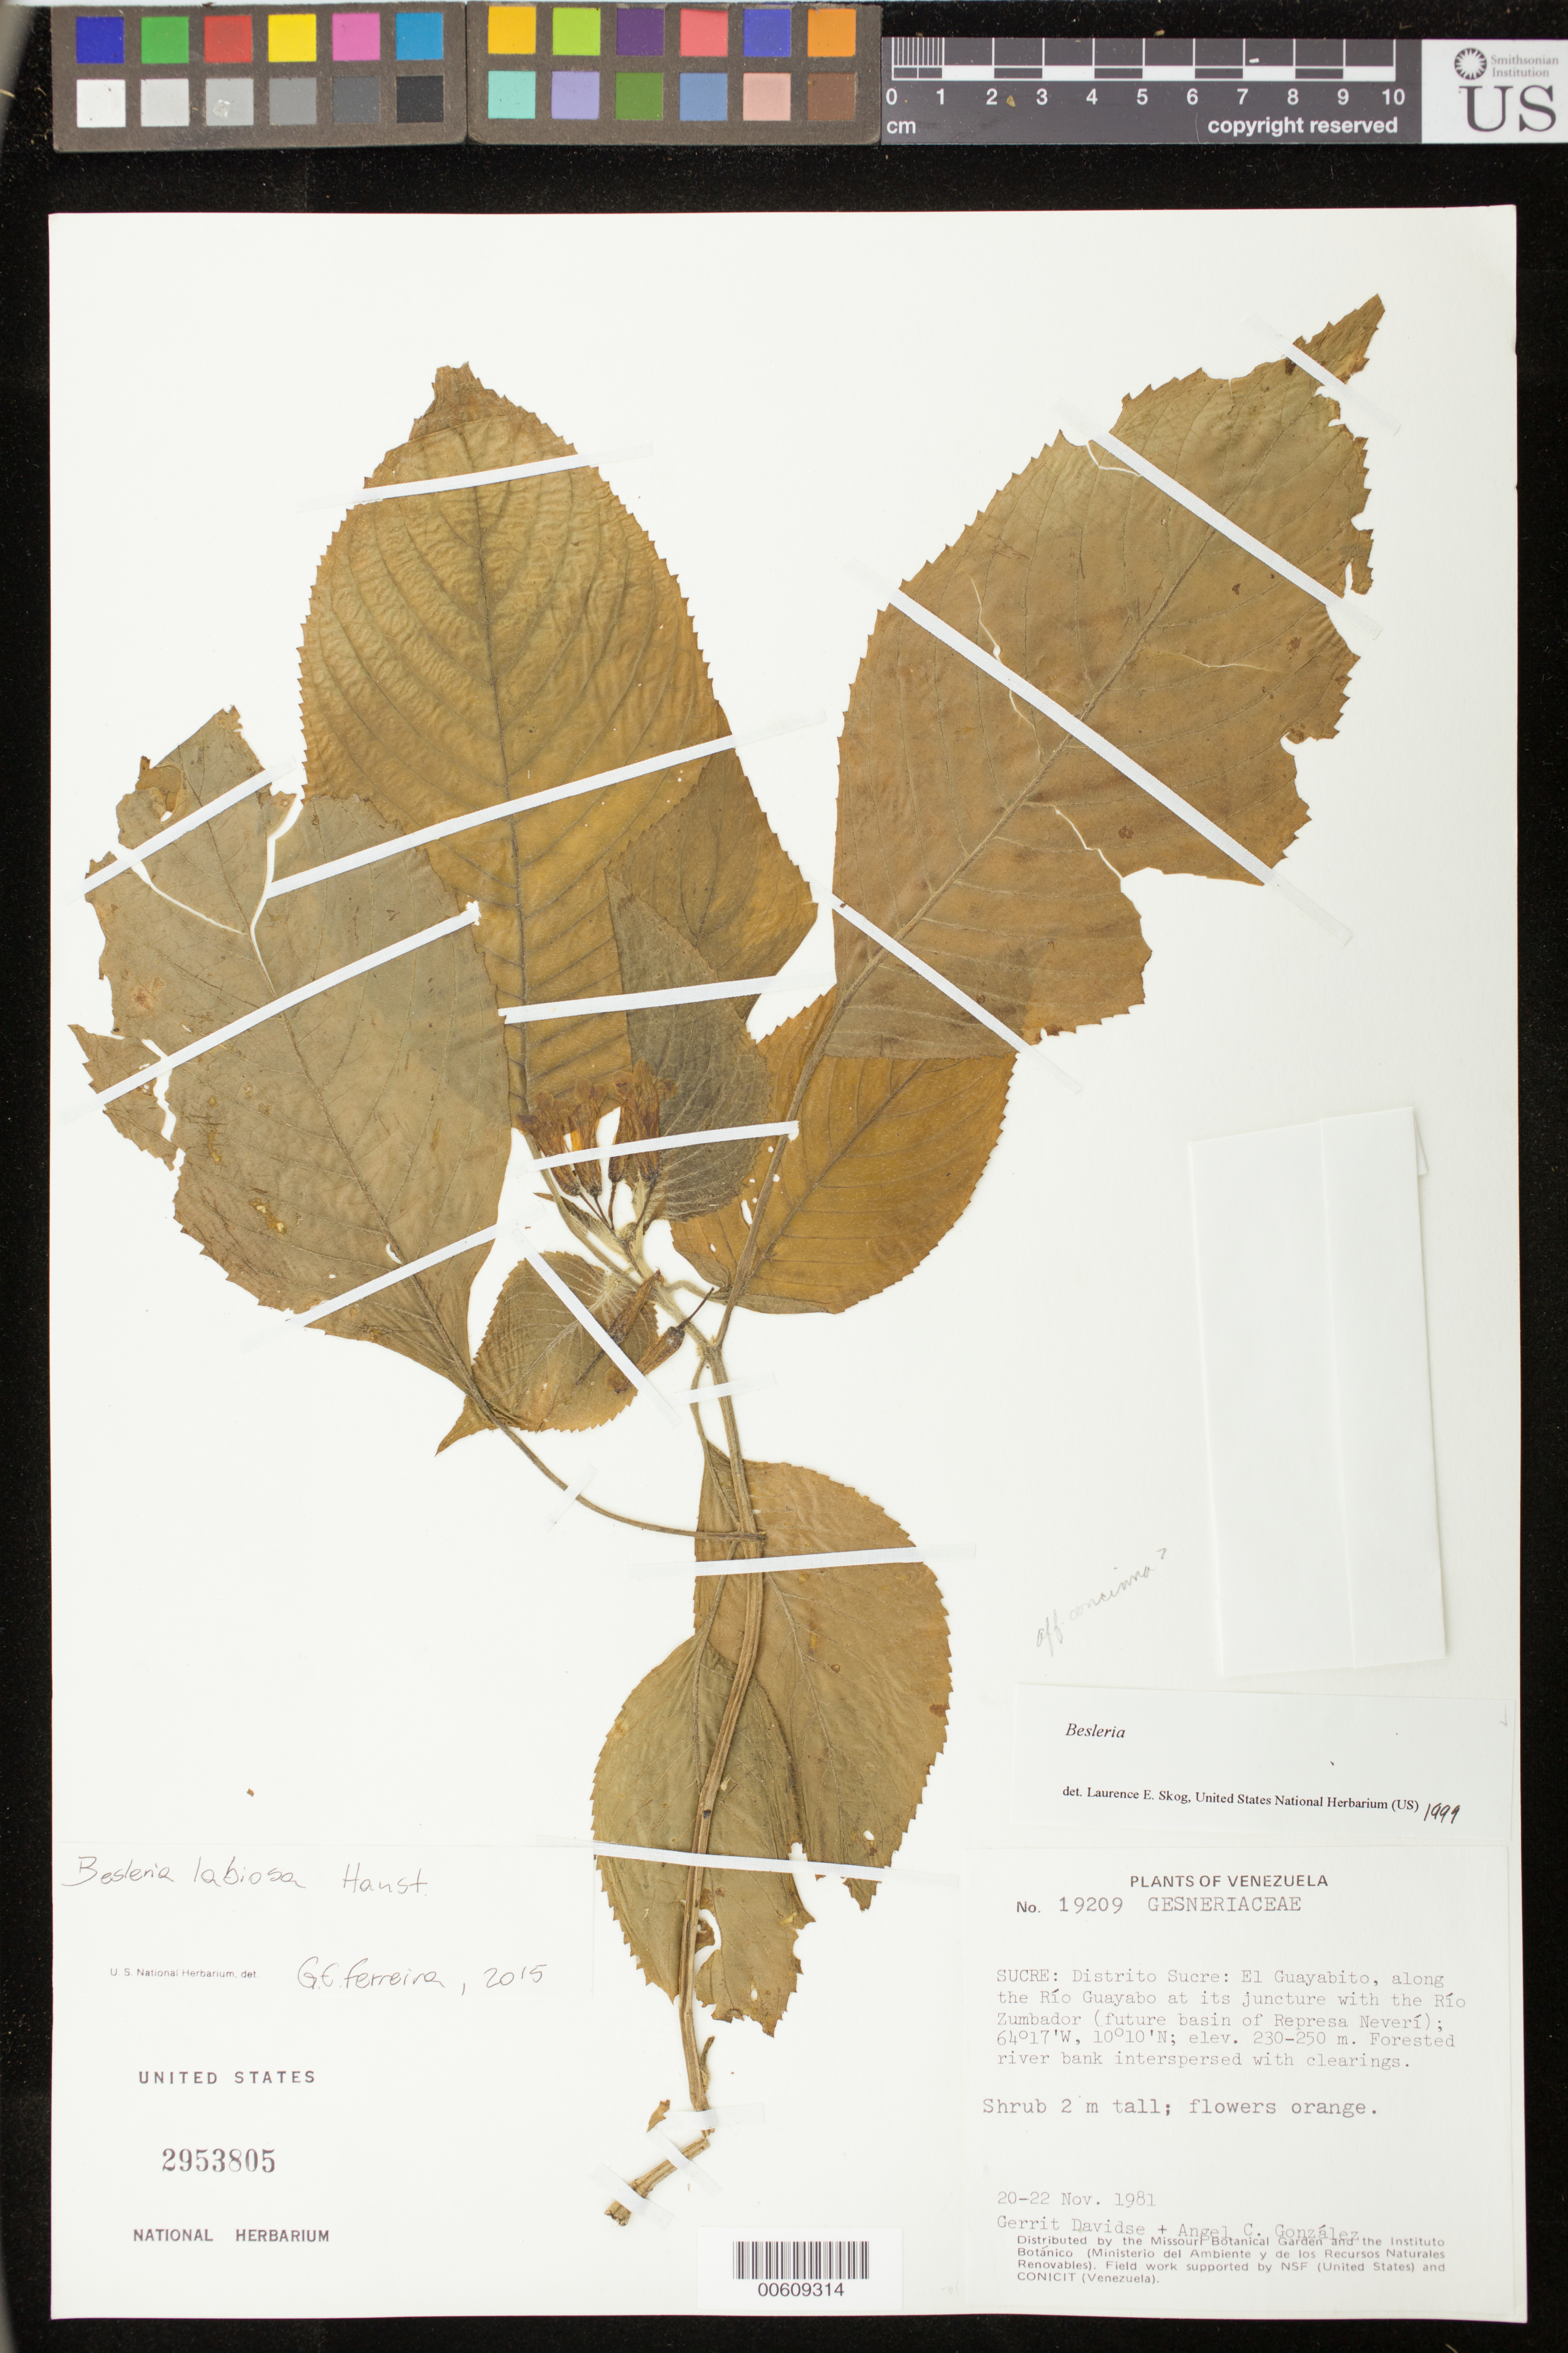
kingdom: Plantae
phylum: Tracheophyta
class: Magnoliopsida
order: Lamiales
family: Gesneriaceae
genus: Besleria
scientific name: Besleria labiosa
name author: Hanst.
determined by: Ferreira, G. E.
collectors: G. Davidse & A. C. González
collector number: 19209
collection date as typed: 20-22 Nov 1981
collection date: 1981-11-20/1981-11-22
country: Venezuela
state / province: Sucre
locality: Distrito Sucre: El Guayabito, along the Río Guayabo at its juncture with the Río Zumbador (future basin of Represa Neverí)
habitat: Forested river bank interspersed with clearings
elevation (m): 230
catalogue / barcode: US 2953805